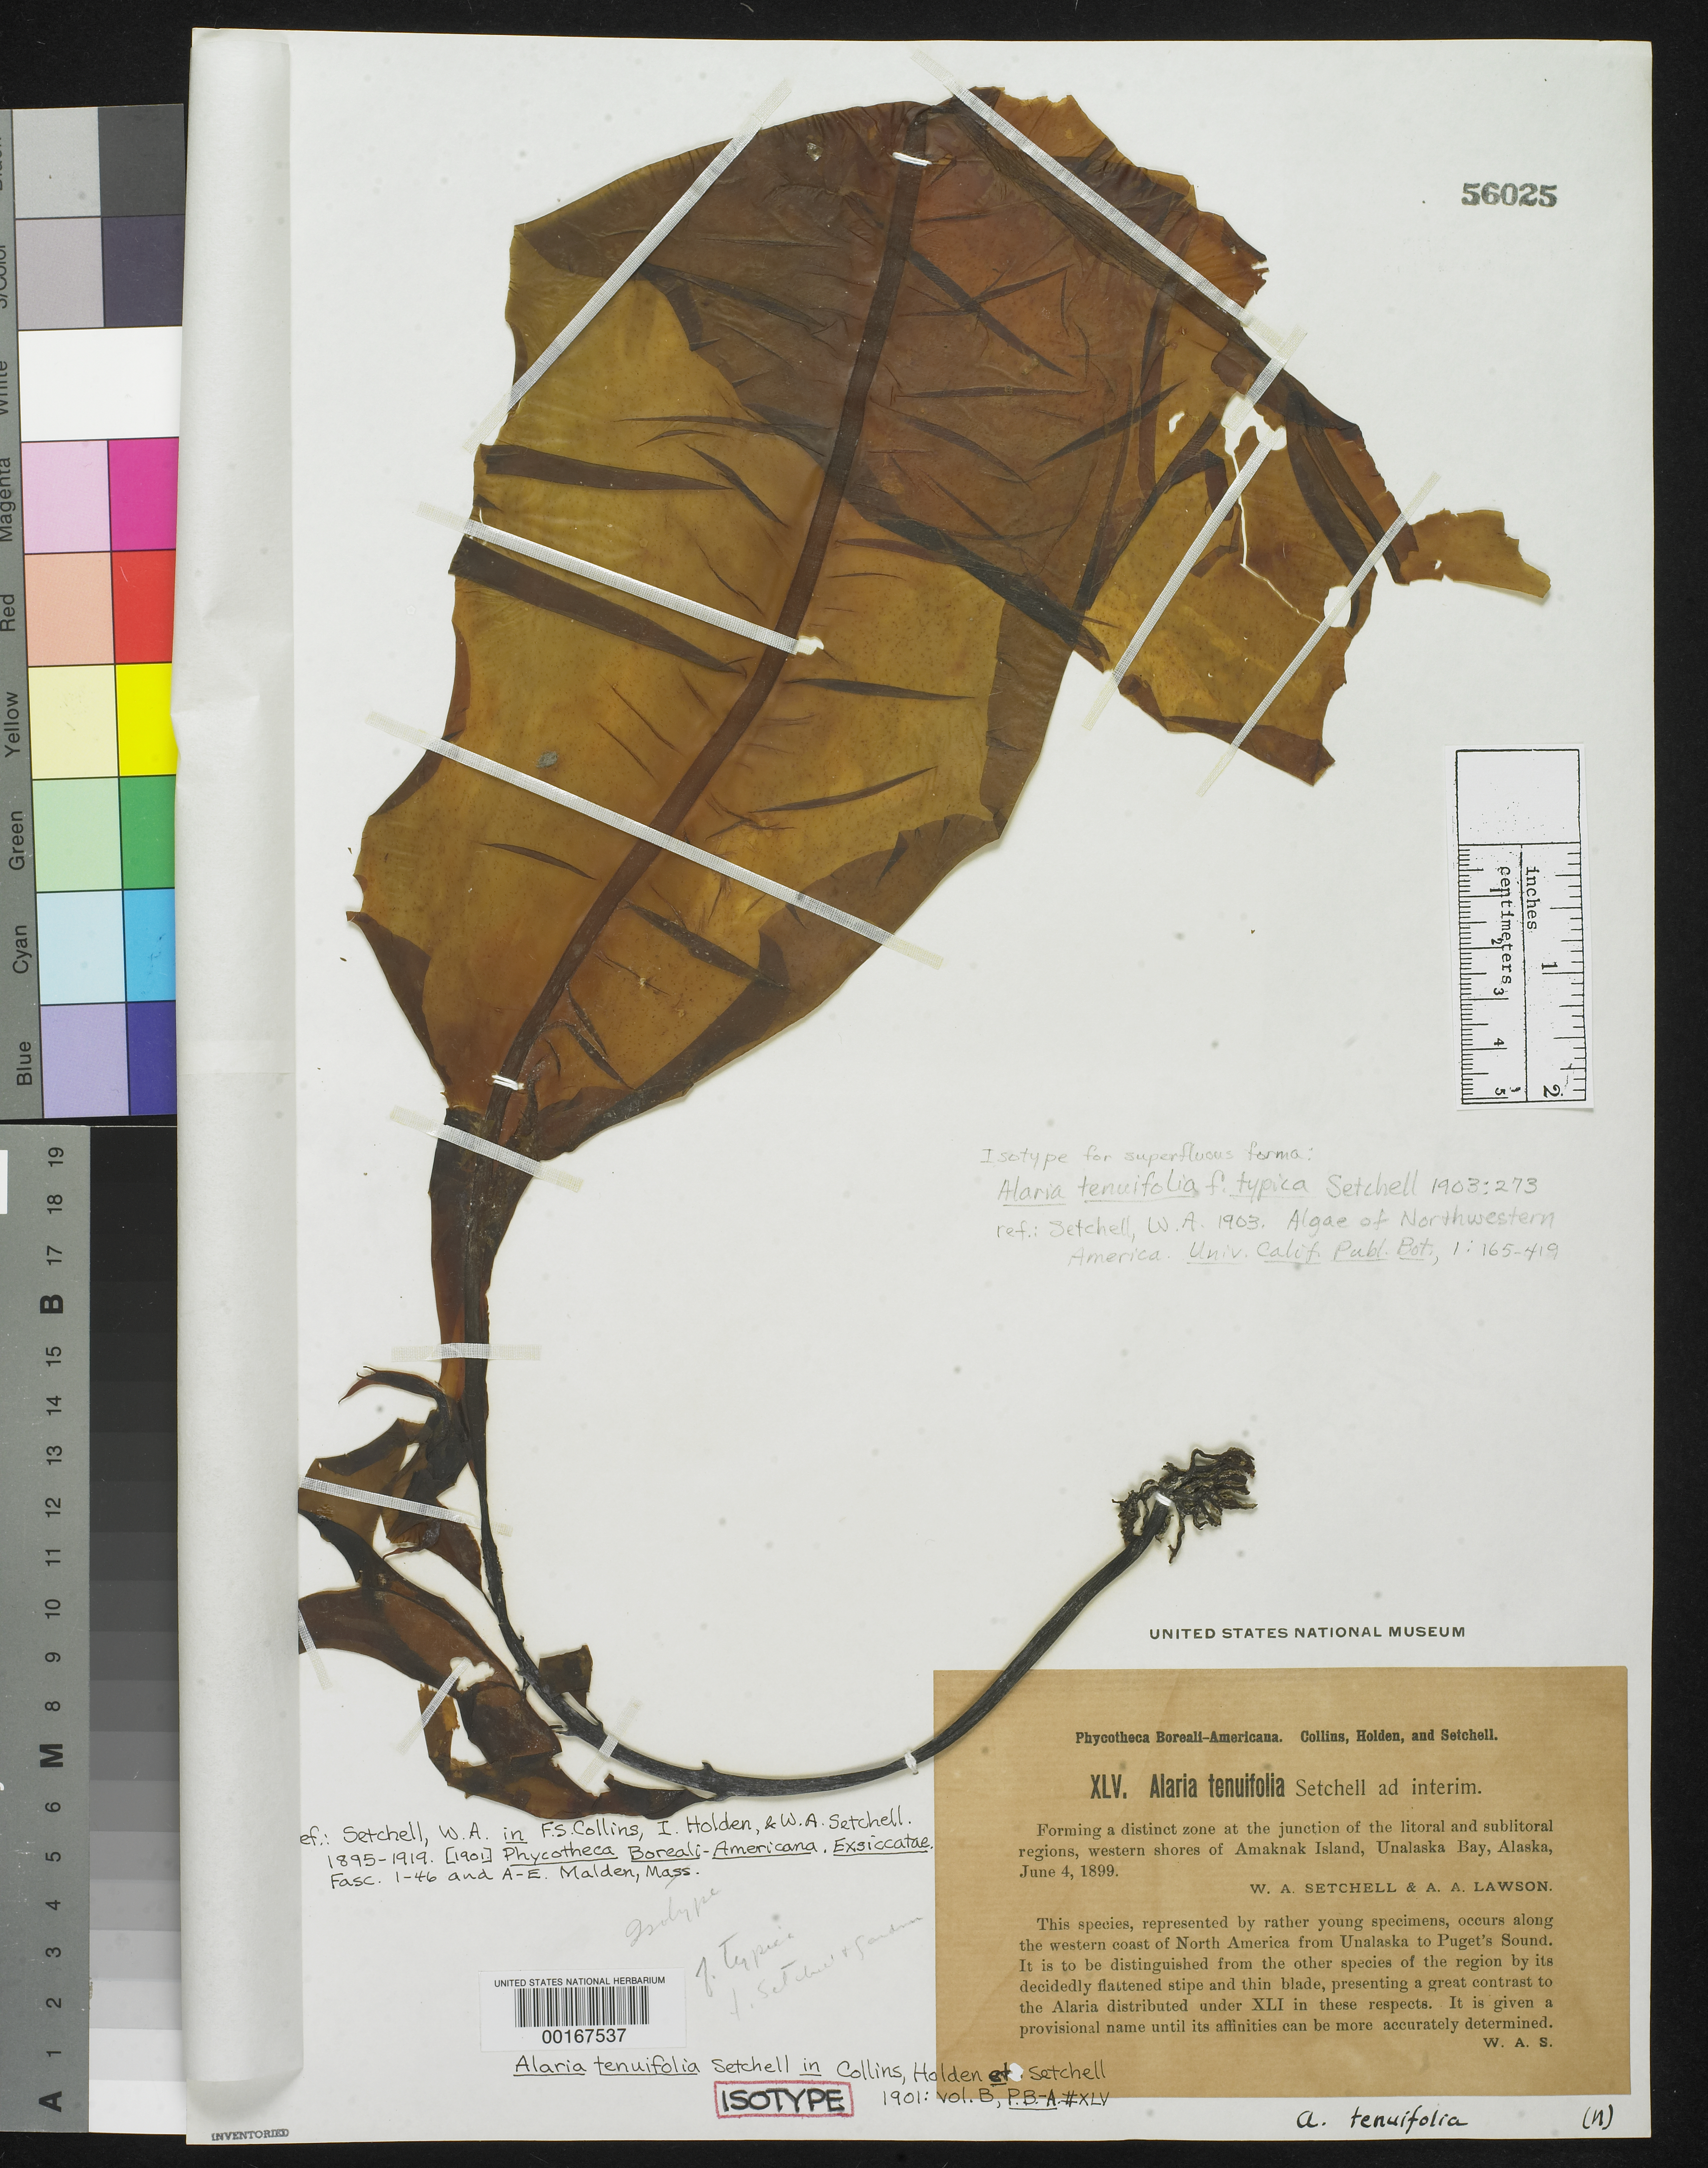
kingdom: Chromista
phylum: Ochrophyta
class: Phaeophyceae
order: Laminariales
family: Alariaceae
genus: Alaria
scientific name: Alaria tenuifolia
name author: Setch. in Collins et al.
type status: Isotype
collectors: W. Setchell & A. A. Lawson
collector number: PB-A XLV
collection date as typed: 04 Jun 1899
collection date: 1899-06-04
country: United States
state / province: Alaska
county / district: Aleutian Islands Division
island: Unalaska Island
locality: Amaknak Island, Unalaska Bay.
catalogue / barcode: US 56025